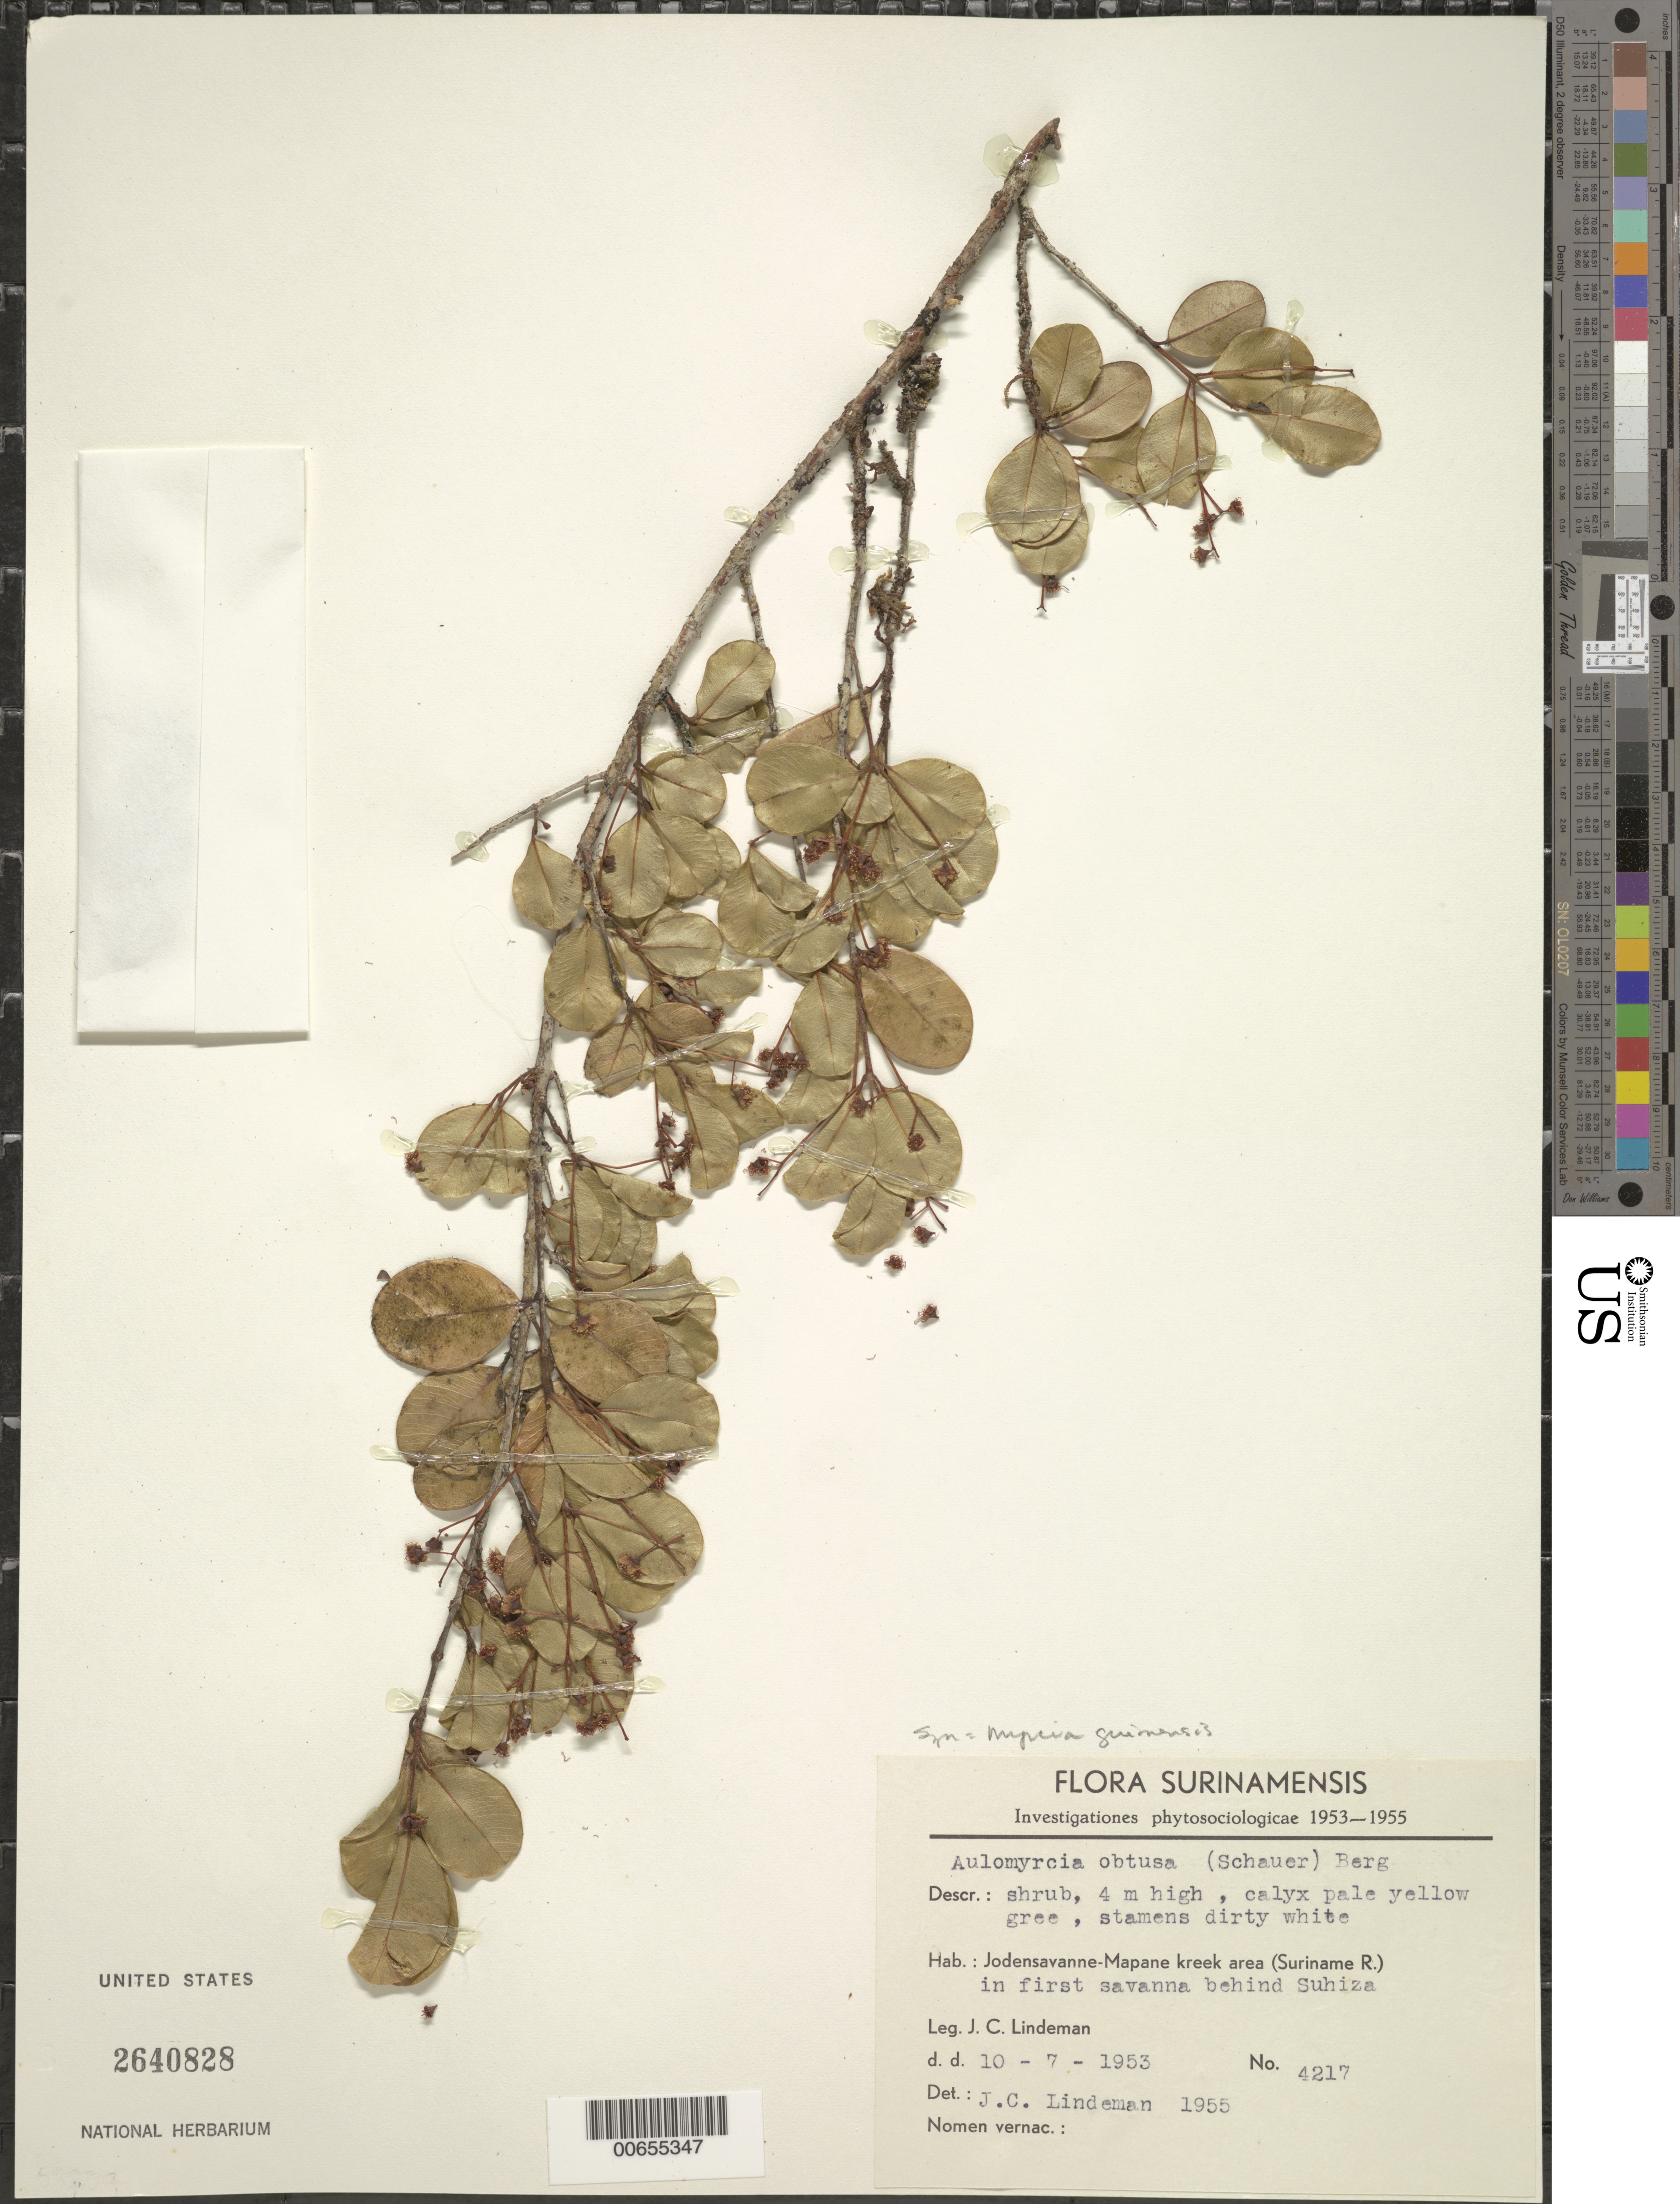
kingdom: Plantae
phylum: Tracheophyta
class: Magnoliopsida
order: Myrtales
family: Myrtaceae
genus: Myrcia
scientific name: Myrcia guianensis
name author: (Aubl.) DC.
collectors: J. C. Lindeman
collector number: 4217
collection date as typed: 10-Jul-53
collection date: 1953-07-10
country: Suriname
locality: Jodensavanne-Mapane kreek area (Suriname River), savanna behind Suhoza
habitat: Savanna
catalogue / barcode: US 2640828